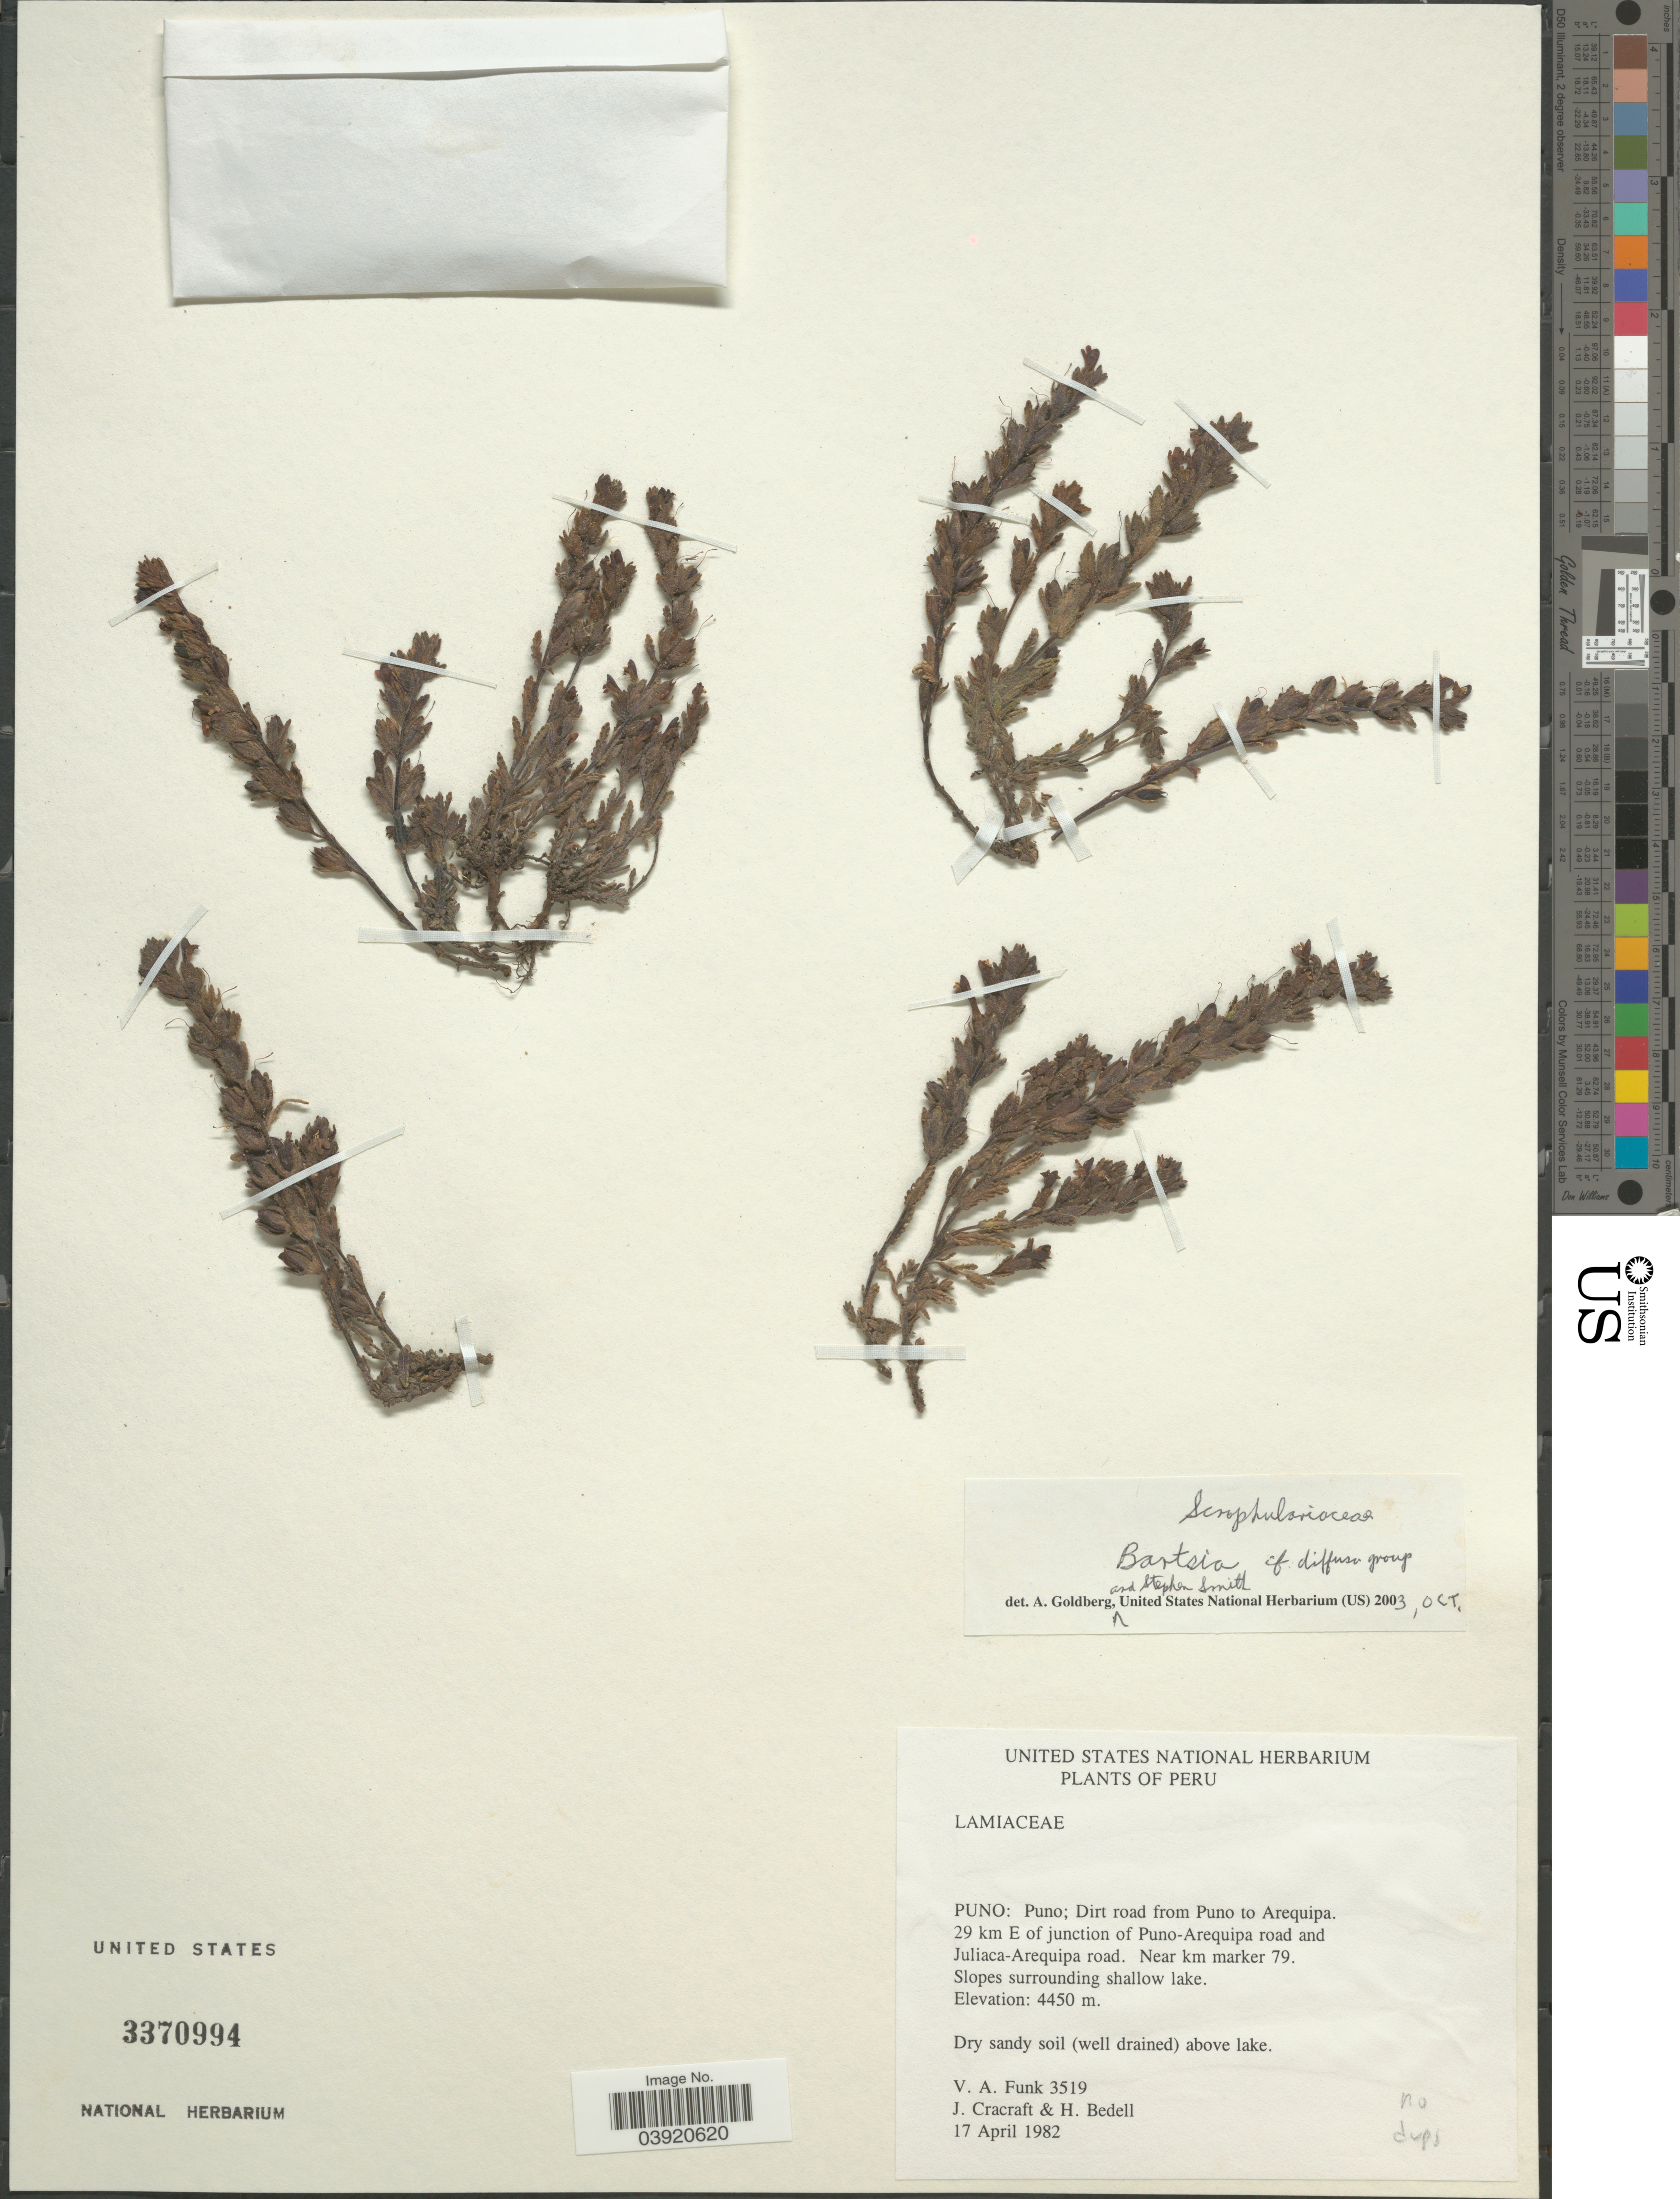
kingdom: Plantae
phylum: Tracheophyta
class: Magnoliopsida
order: Lamiales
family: Orobanchaceae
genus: Bartsia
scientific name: Bartsia sp.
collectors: V. Funk, J. L. Cracraft & H. Bedell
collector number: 3519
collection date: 1982-04-17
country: Peru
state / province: Puno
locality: Dirt road from Puno to Arequipa. 29 km E of junction of Puno-Arequipa road and Juliaca-Arequipa road. Near km marker 79.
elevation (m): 4450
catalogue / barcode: US 3370994